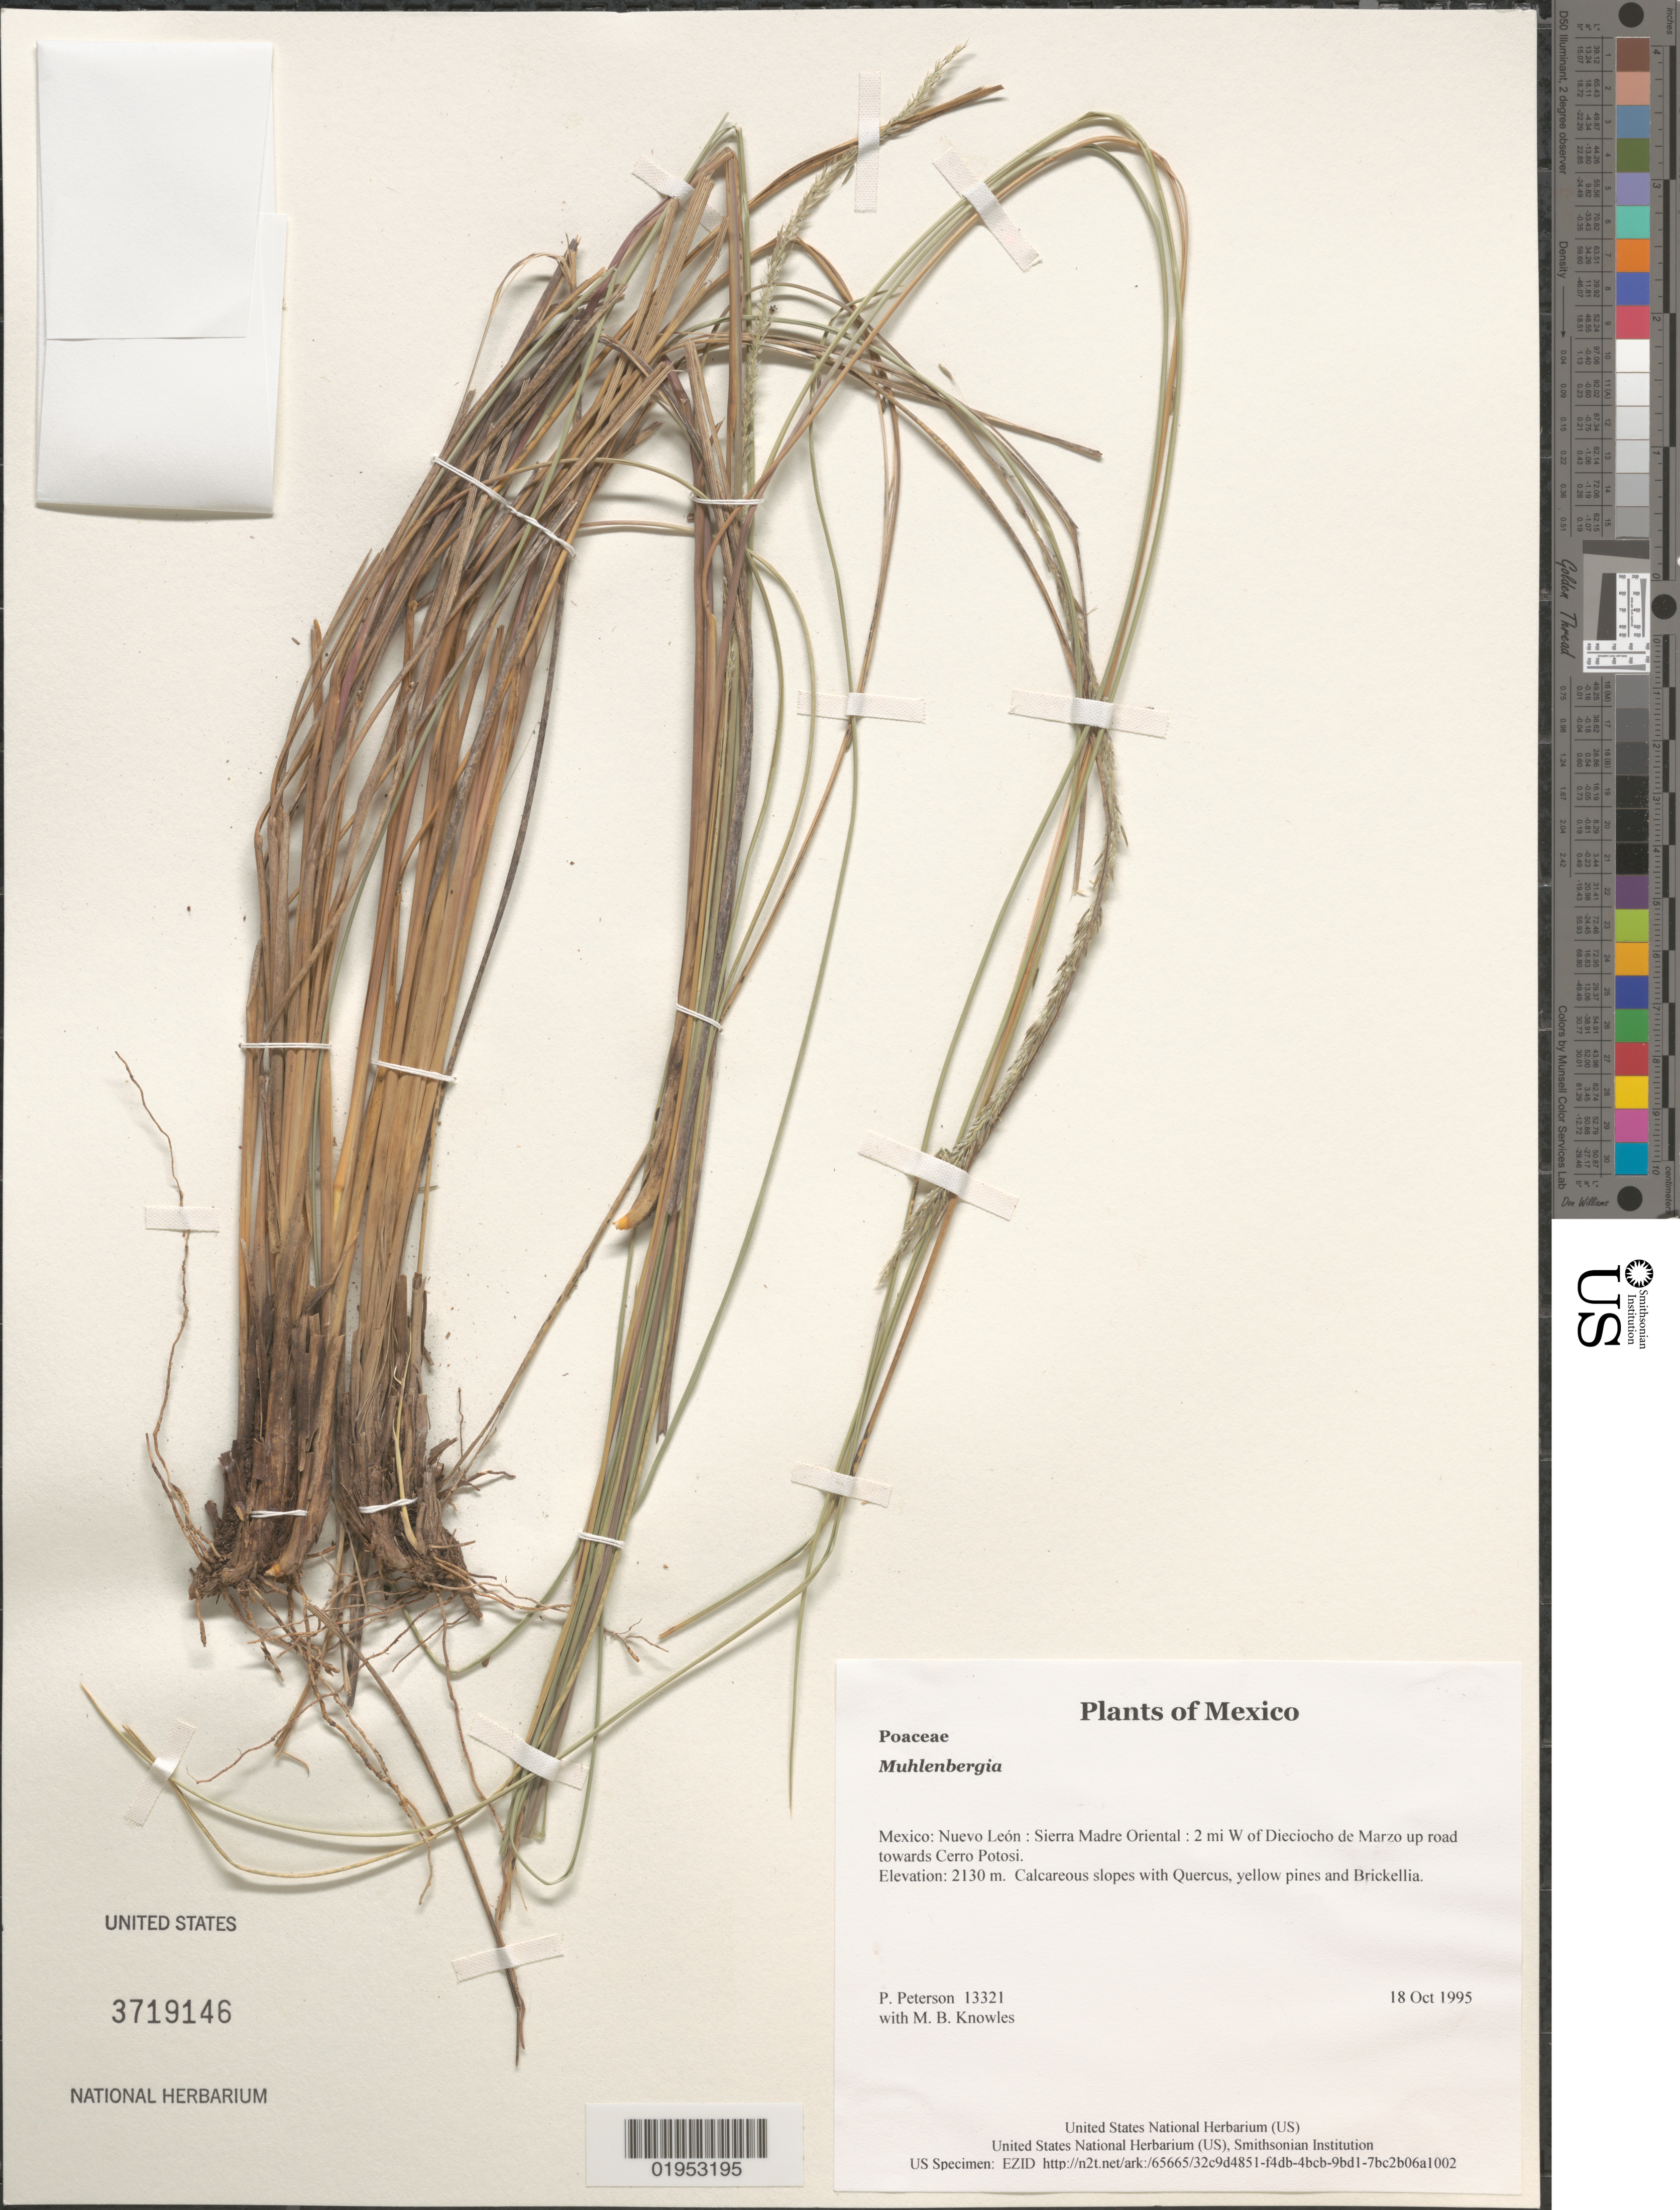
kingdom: Plantae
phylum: Tracheophyta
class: Liliopsida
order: Poales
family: Poaceae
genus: Muhlenbergia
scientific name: Muhlenbergia sp.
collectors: P. M. Peterson & M. B. Knowles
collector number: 13321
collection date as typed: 18 Oct 1995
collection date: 1995-10-18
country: Mexico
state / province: Nuevo León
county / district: Sierra Madre Oriental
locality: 2 mi W of Dieciocho de Marzo up road towards Cerro Potosi.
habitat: Calcareous slopes with Quercus, yellow pines and Brickellia.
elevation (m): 2130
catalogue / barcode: US 3719146